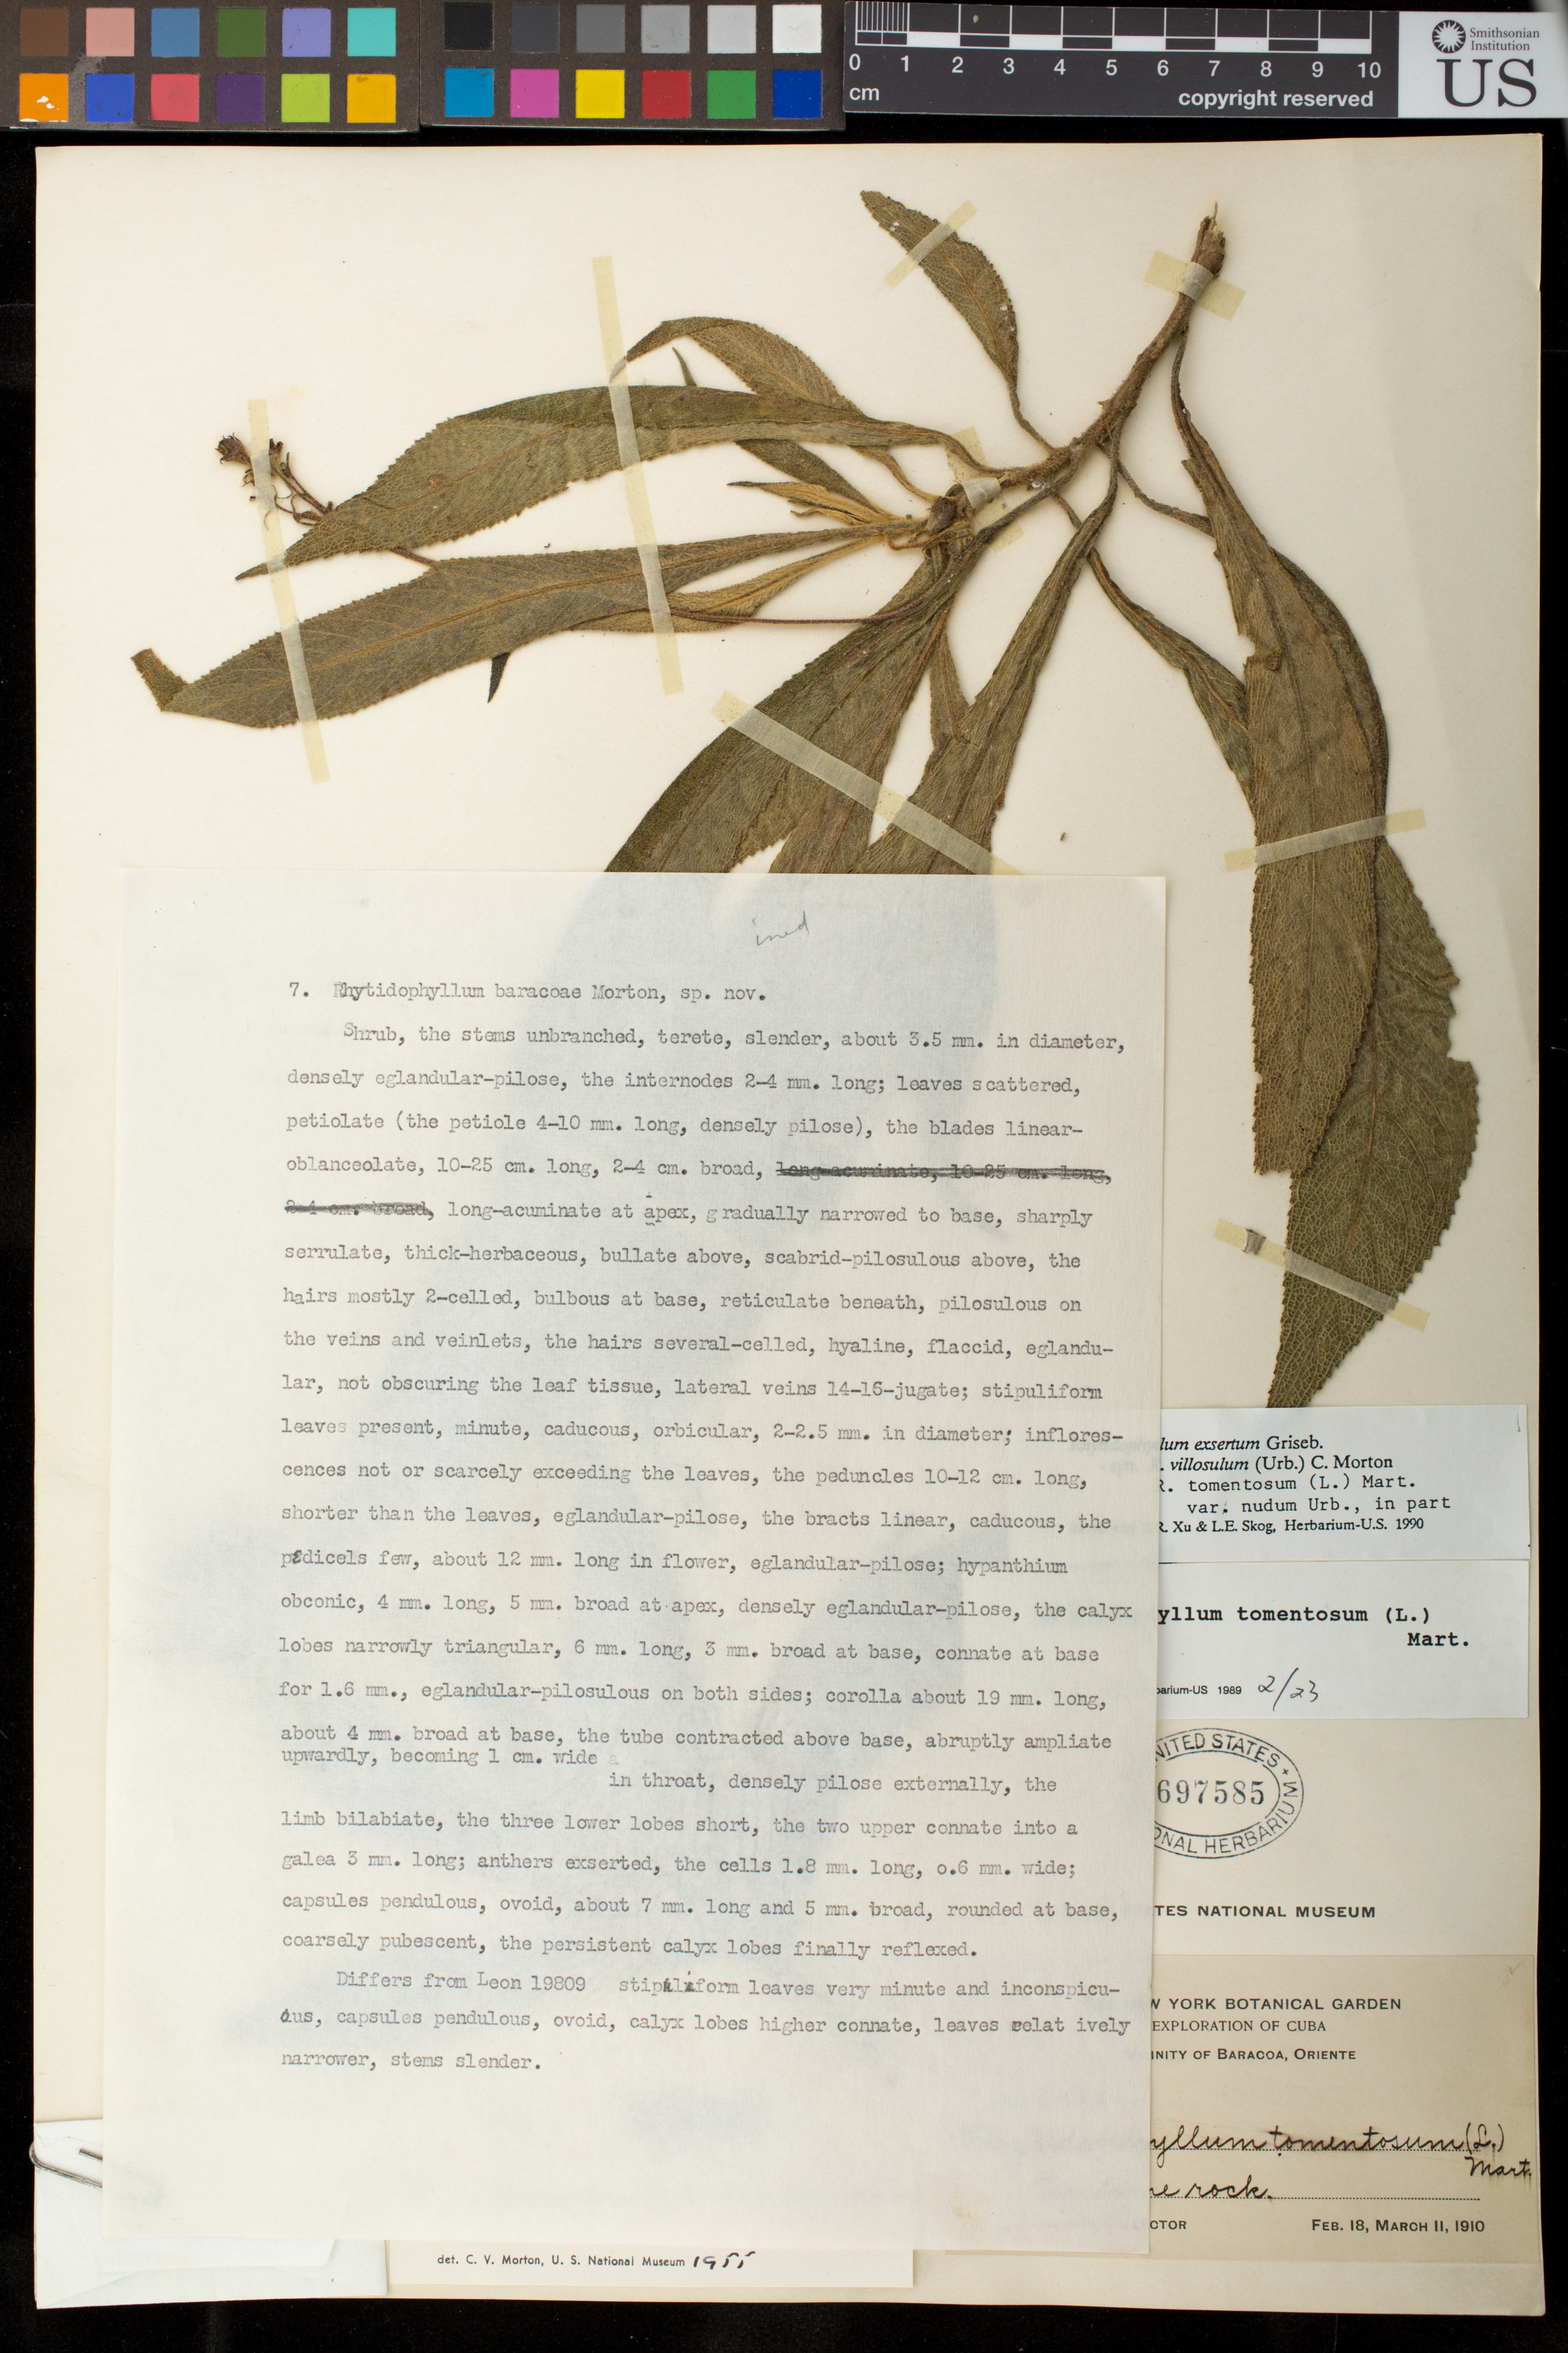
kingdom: Plantae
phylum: Tracheophyta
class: Magnoliopsida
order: Lamiales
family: Gesneriaceae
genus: Rhytidophyllum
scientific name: Rhytidophyllum exsertum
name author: Griseb.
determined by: Skog, Laurence E.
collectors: J. A. Shafer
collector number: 3929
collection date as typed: Feb-Mar 1910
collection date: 1910-02/1910-03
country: Cuba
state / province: Oriente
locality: Vicinity of Baracoa, Oriente, back of town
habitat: On lime rock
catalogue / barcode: US 697585